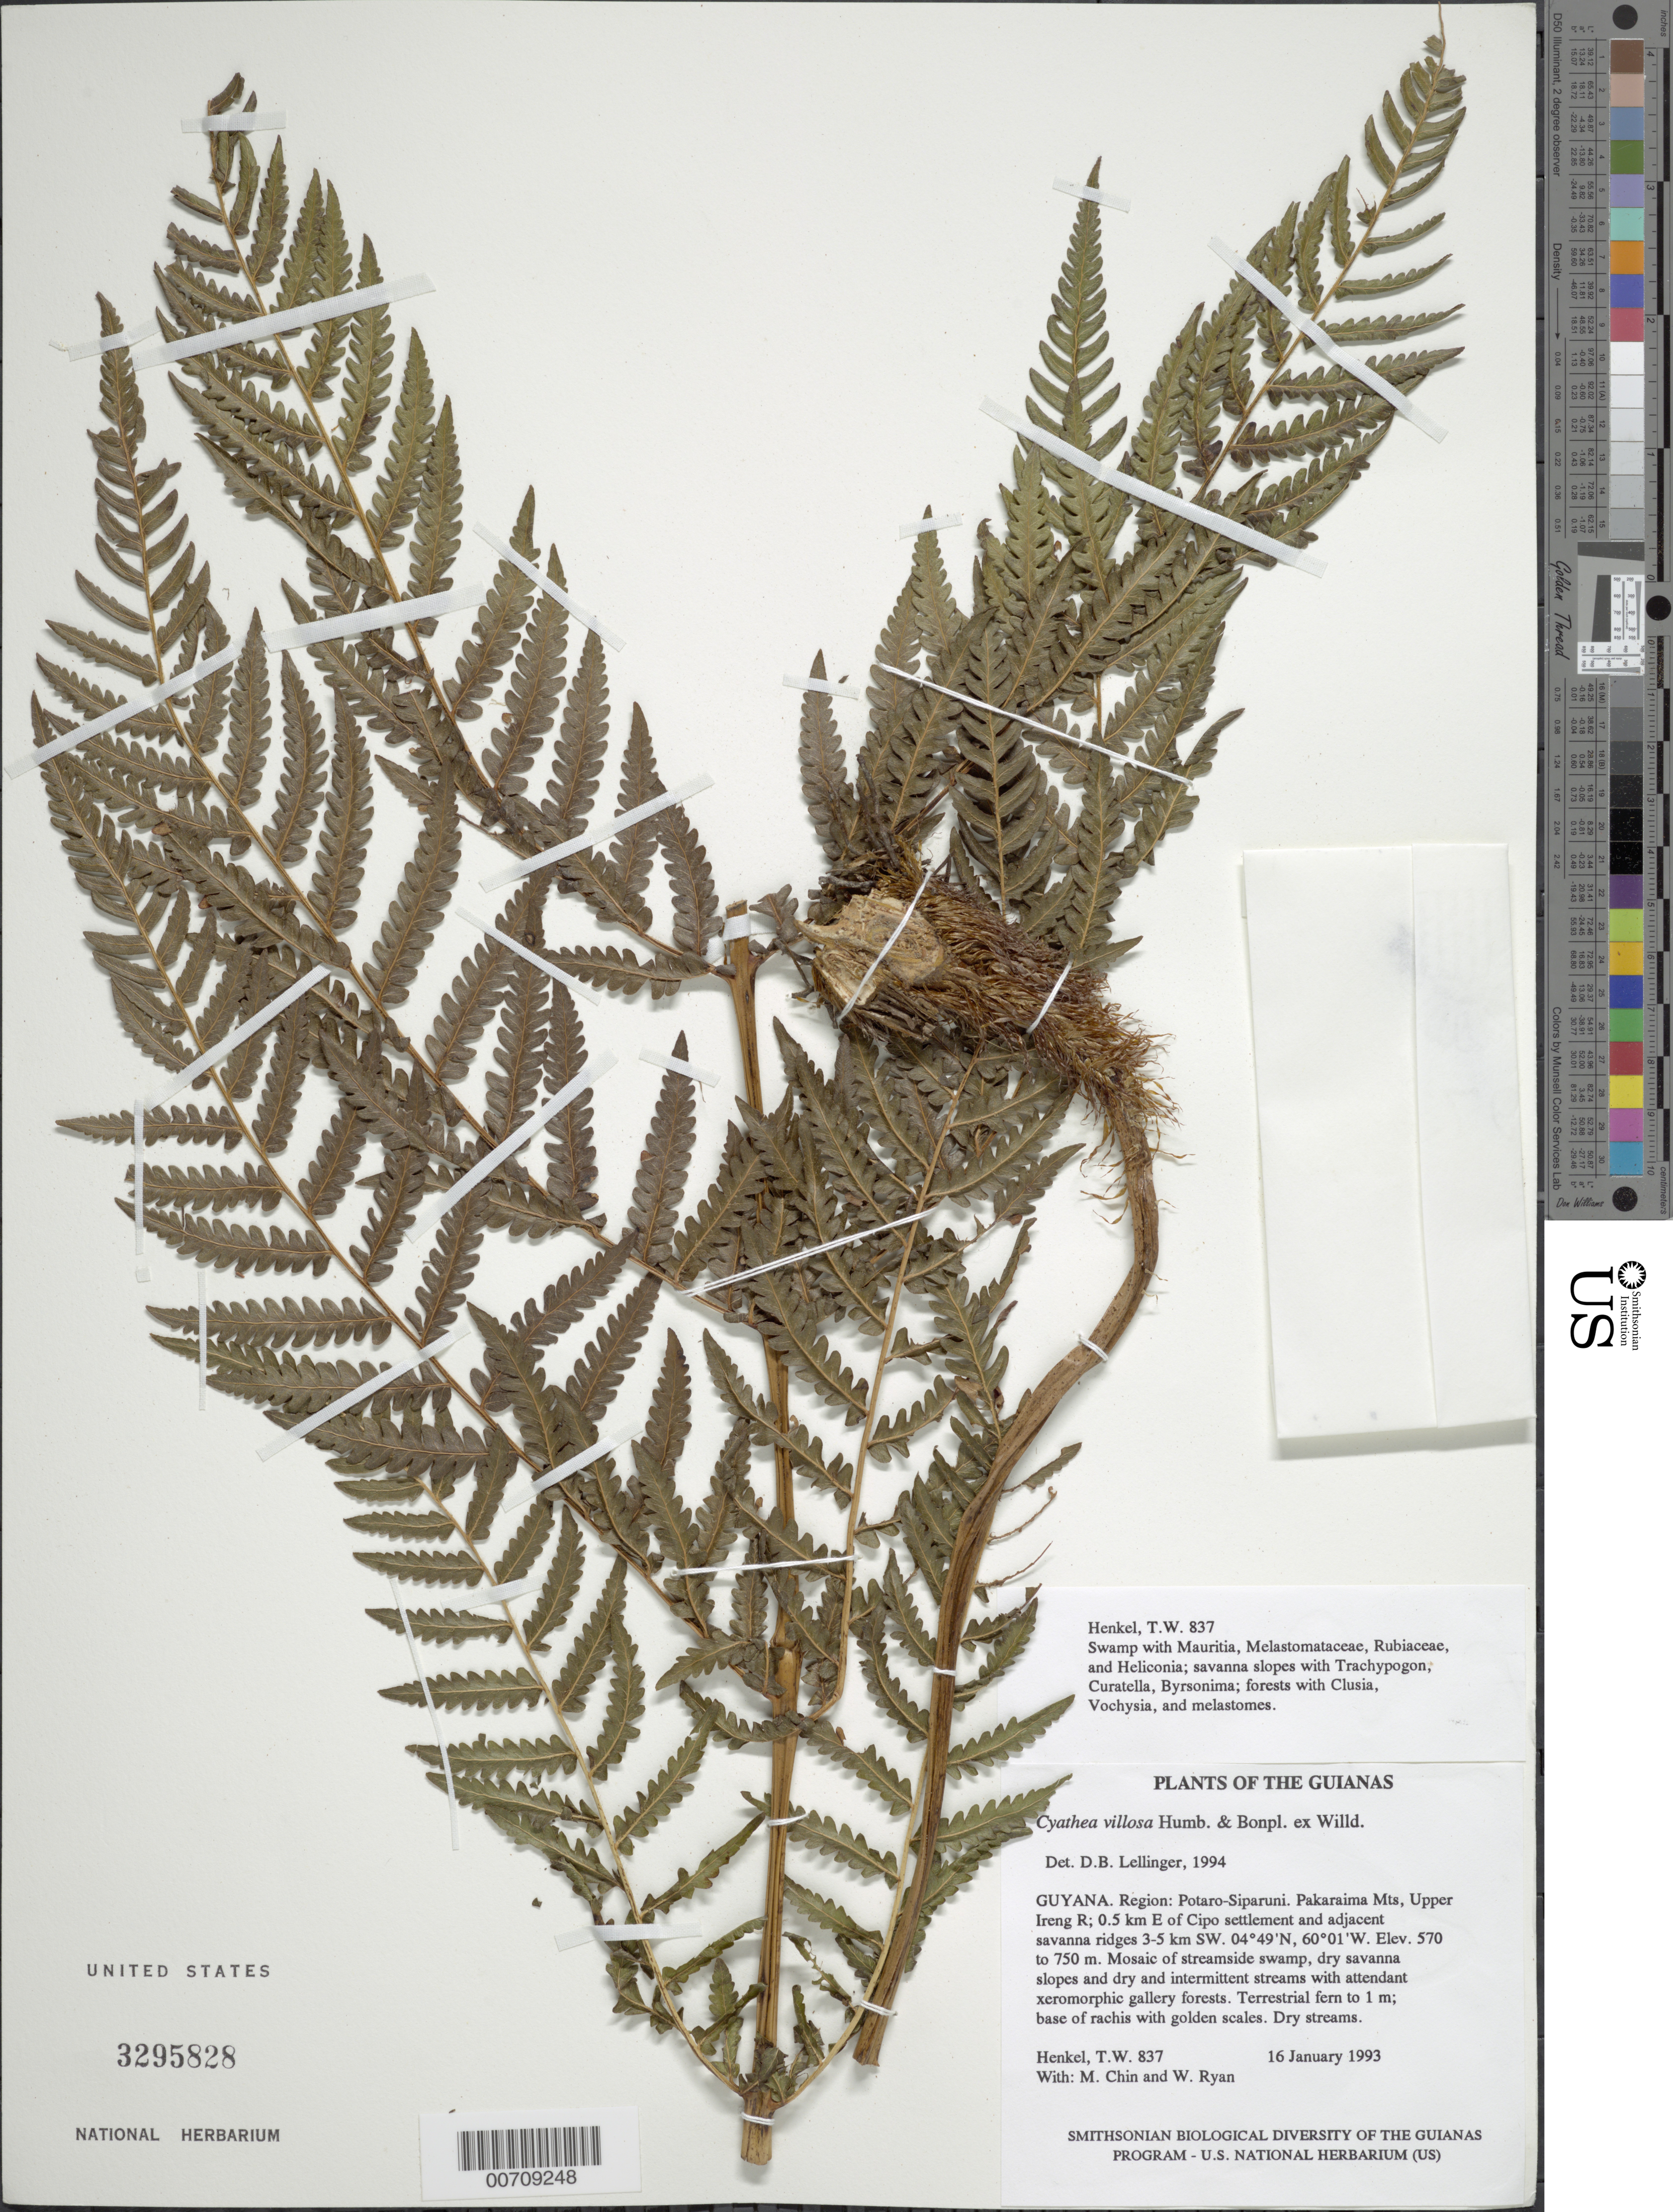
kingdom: Plantae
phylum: Tracheophyta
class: Polypodiopsida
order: Cyatheales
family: Cyatheaceae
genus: Cyathea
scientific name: Cyathea villosa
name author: Humb. & Bonpl. ex Willd.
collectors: T. Henkel, M. Chin & W. Ryan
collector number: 837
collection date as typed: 16 January 1993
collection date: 1993-01-16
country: Guyana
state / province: Potaro-Siparuni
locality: Pakaraima Mts, Upper Ireng R; 0.5 km E of Cipo settlement and adjacent savanna ridges 3-5 km SW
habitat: Mosaic of streamside swamp, dry savanna slopes and dry and intermittent streams with attendant xeromorphic gallery forests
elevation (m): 570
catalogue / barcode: US 3295828